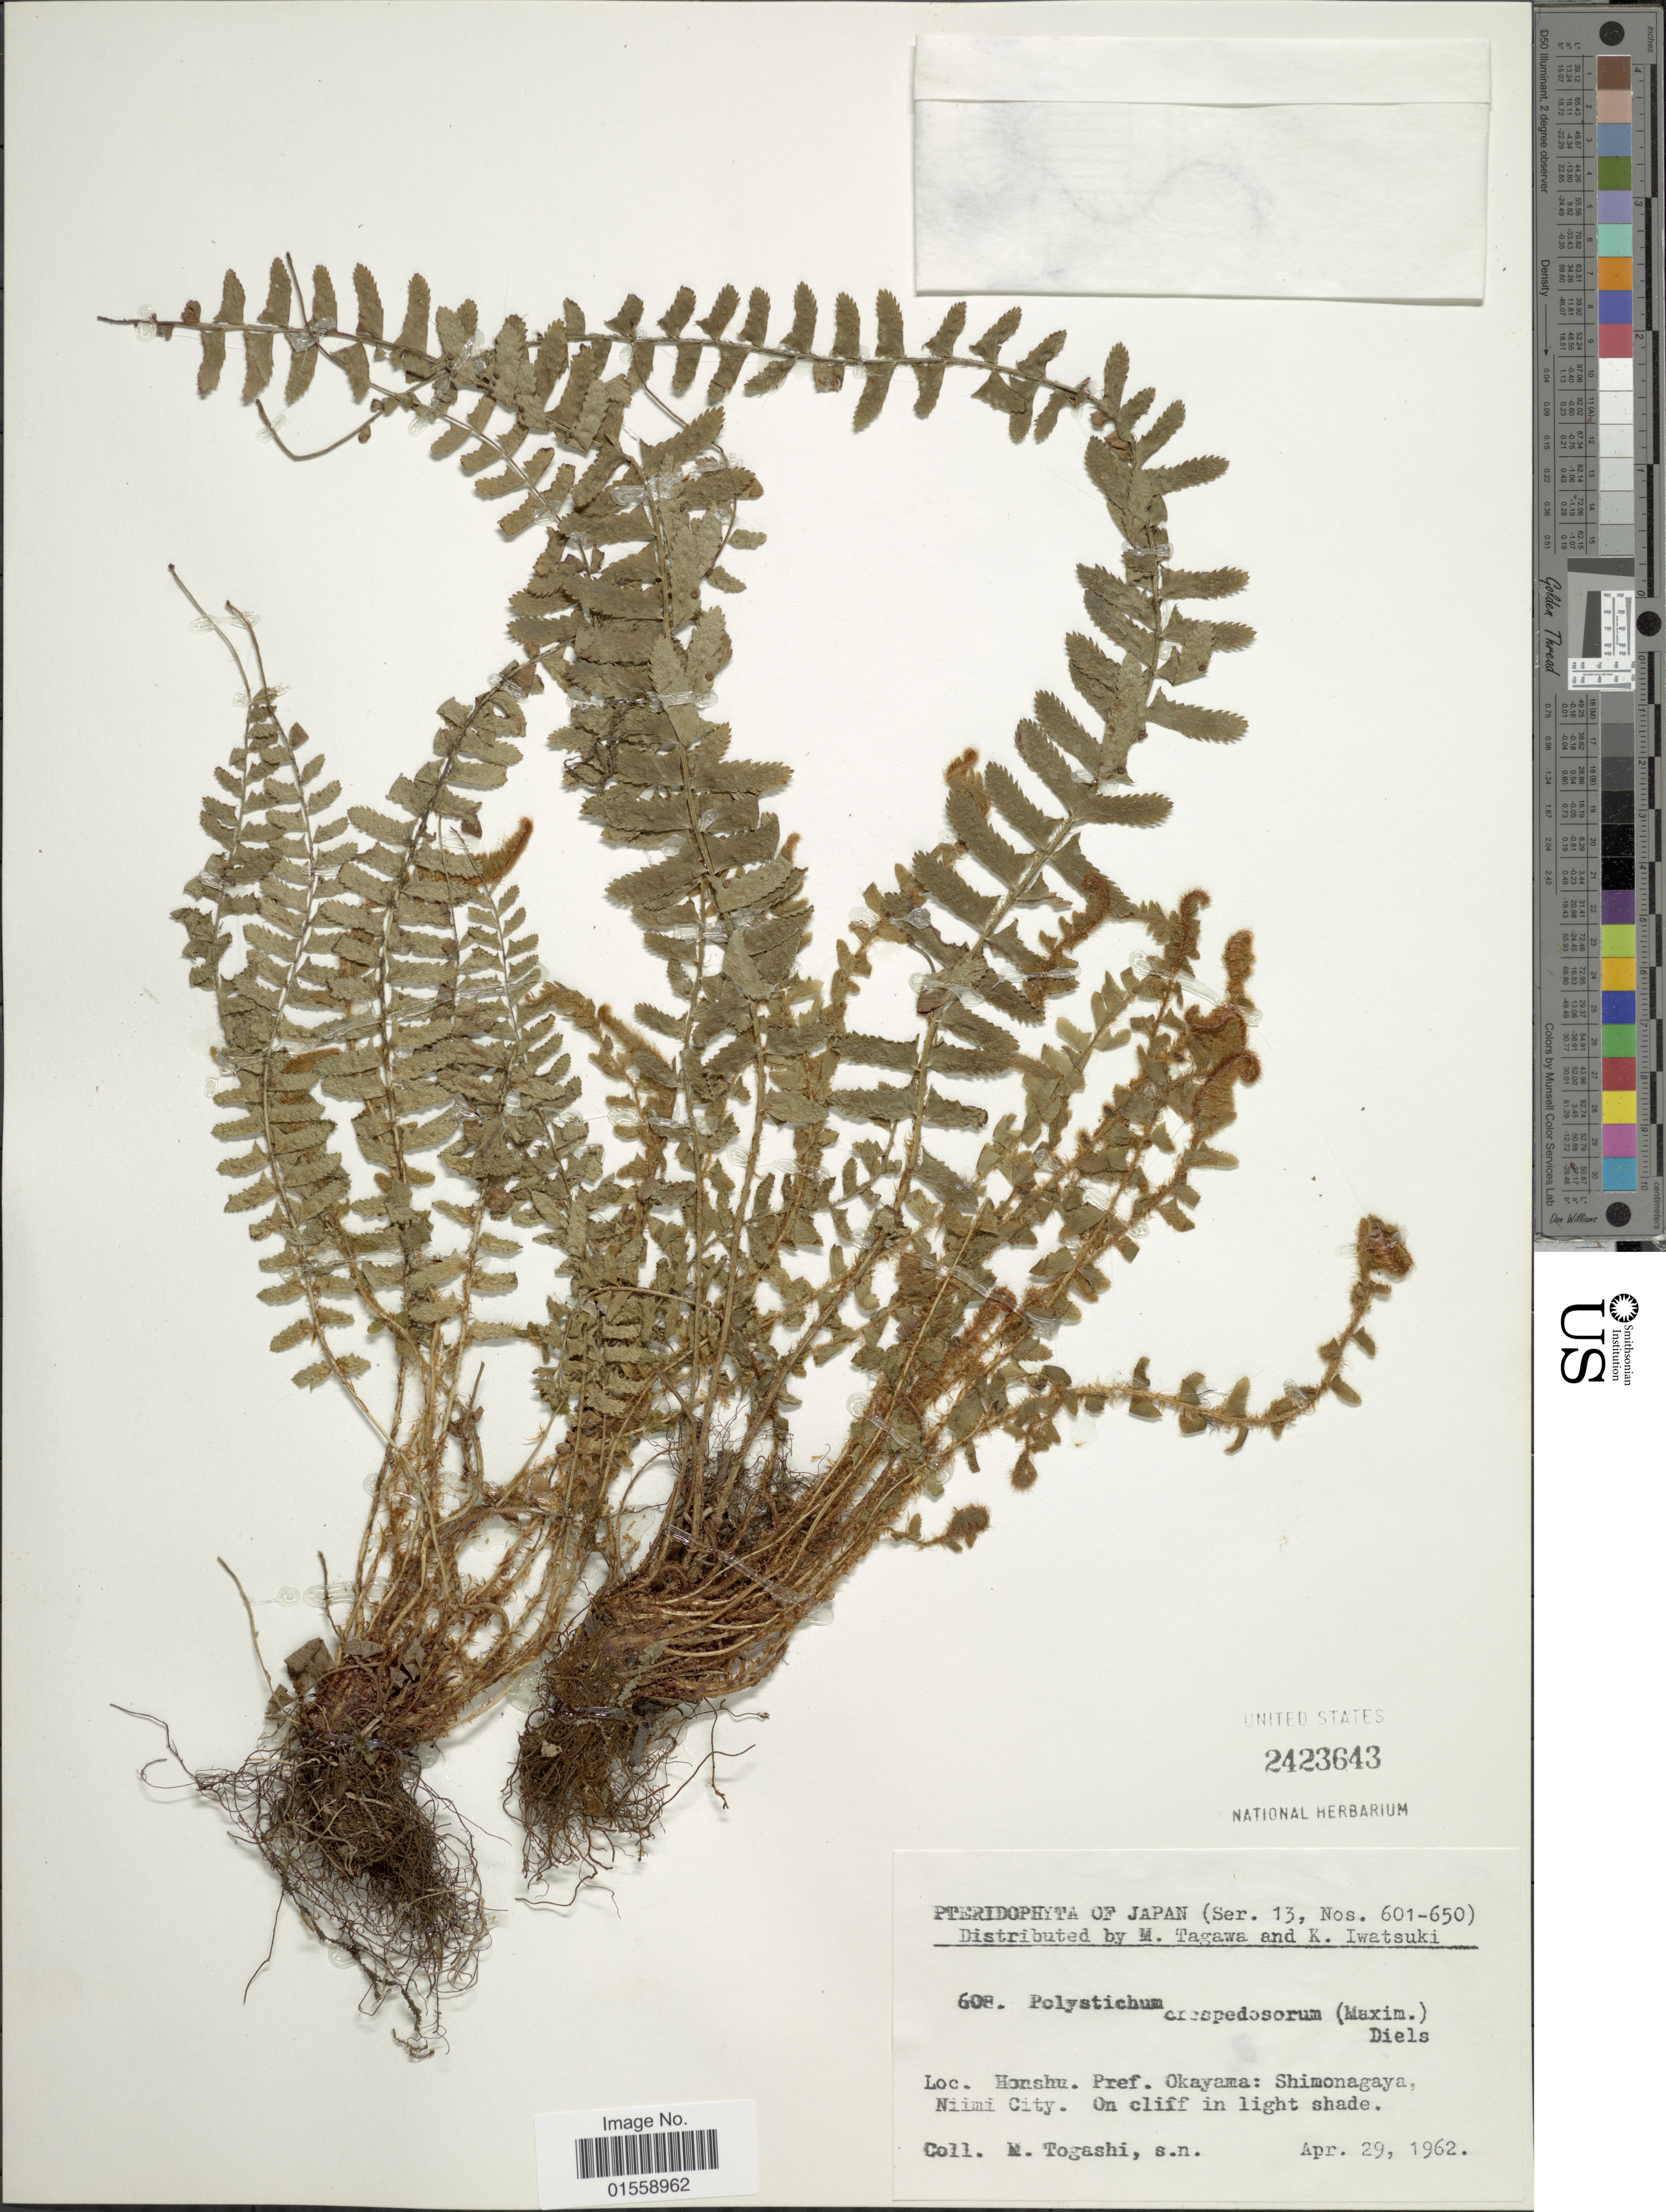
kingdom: Plantae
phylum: Tracheophyta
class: Polypodiopsida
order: Polypodiales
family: Dryopteridaceae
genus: Polystichum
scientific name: Polystichum craspedosorum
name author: (Maxim.) Diels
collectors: M. Togashi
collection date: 1962-04-29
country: Japan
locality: Honshu, Pref. Okayama: Shimonagaya, Niimi City.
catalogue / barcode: US 2423643